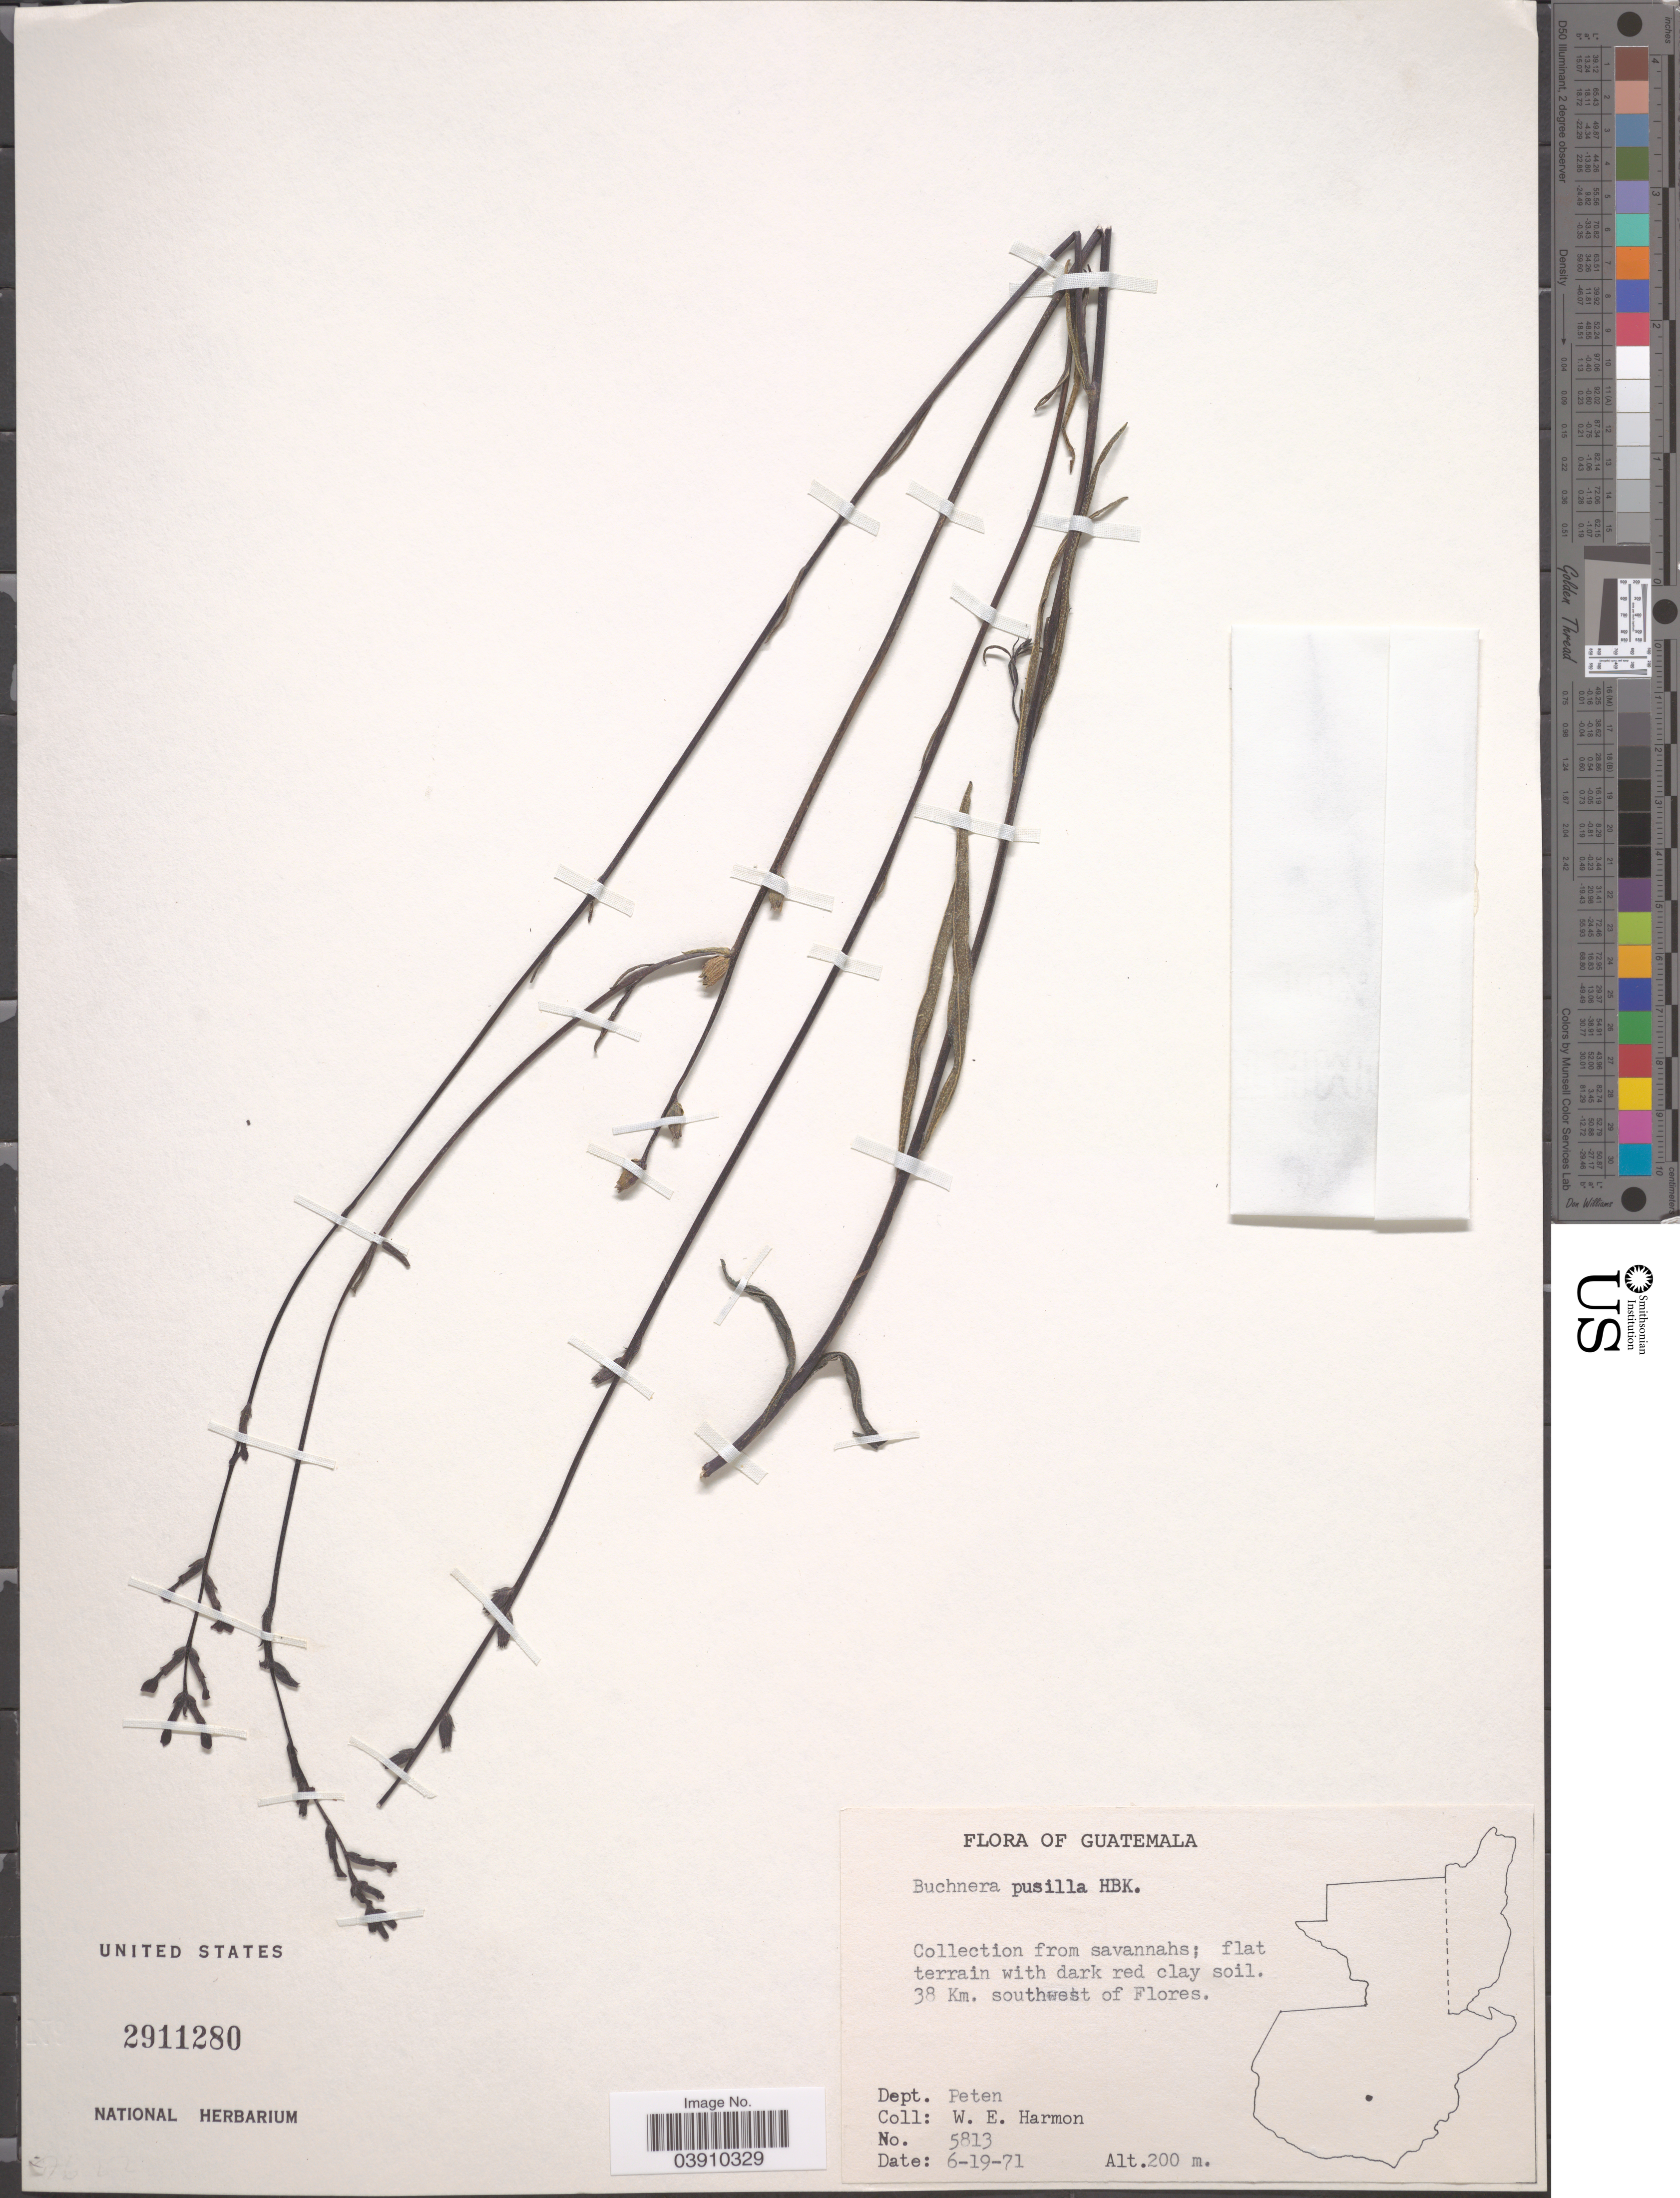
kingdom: Plantae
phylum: Tracheophyta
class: Magnoliopsida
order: Lamiales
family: Orobanchaceae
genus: Buchnera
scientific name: Buchnera pusilla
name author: Kunth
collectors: W. E. Harmon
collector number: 5813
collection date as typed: Transcribed d/m/y: 19/6/71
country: Guatemala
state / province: El Peten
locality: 38 Km. southwest of Flores. Dept. Peten.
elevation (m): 200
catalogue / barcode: US 2911280